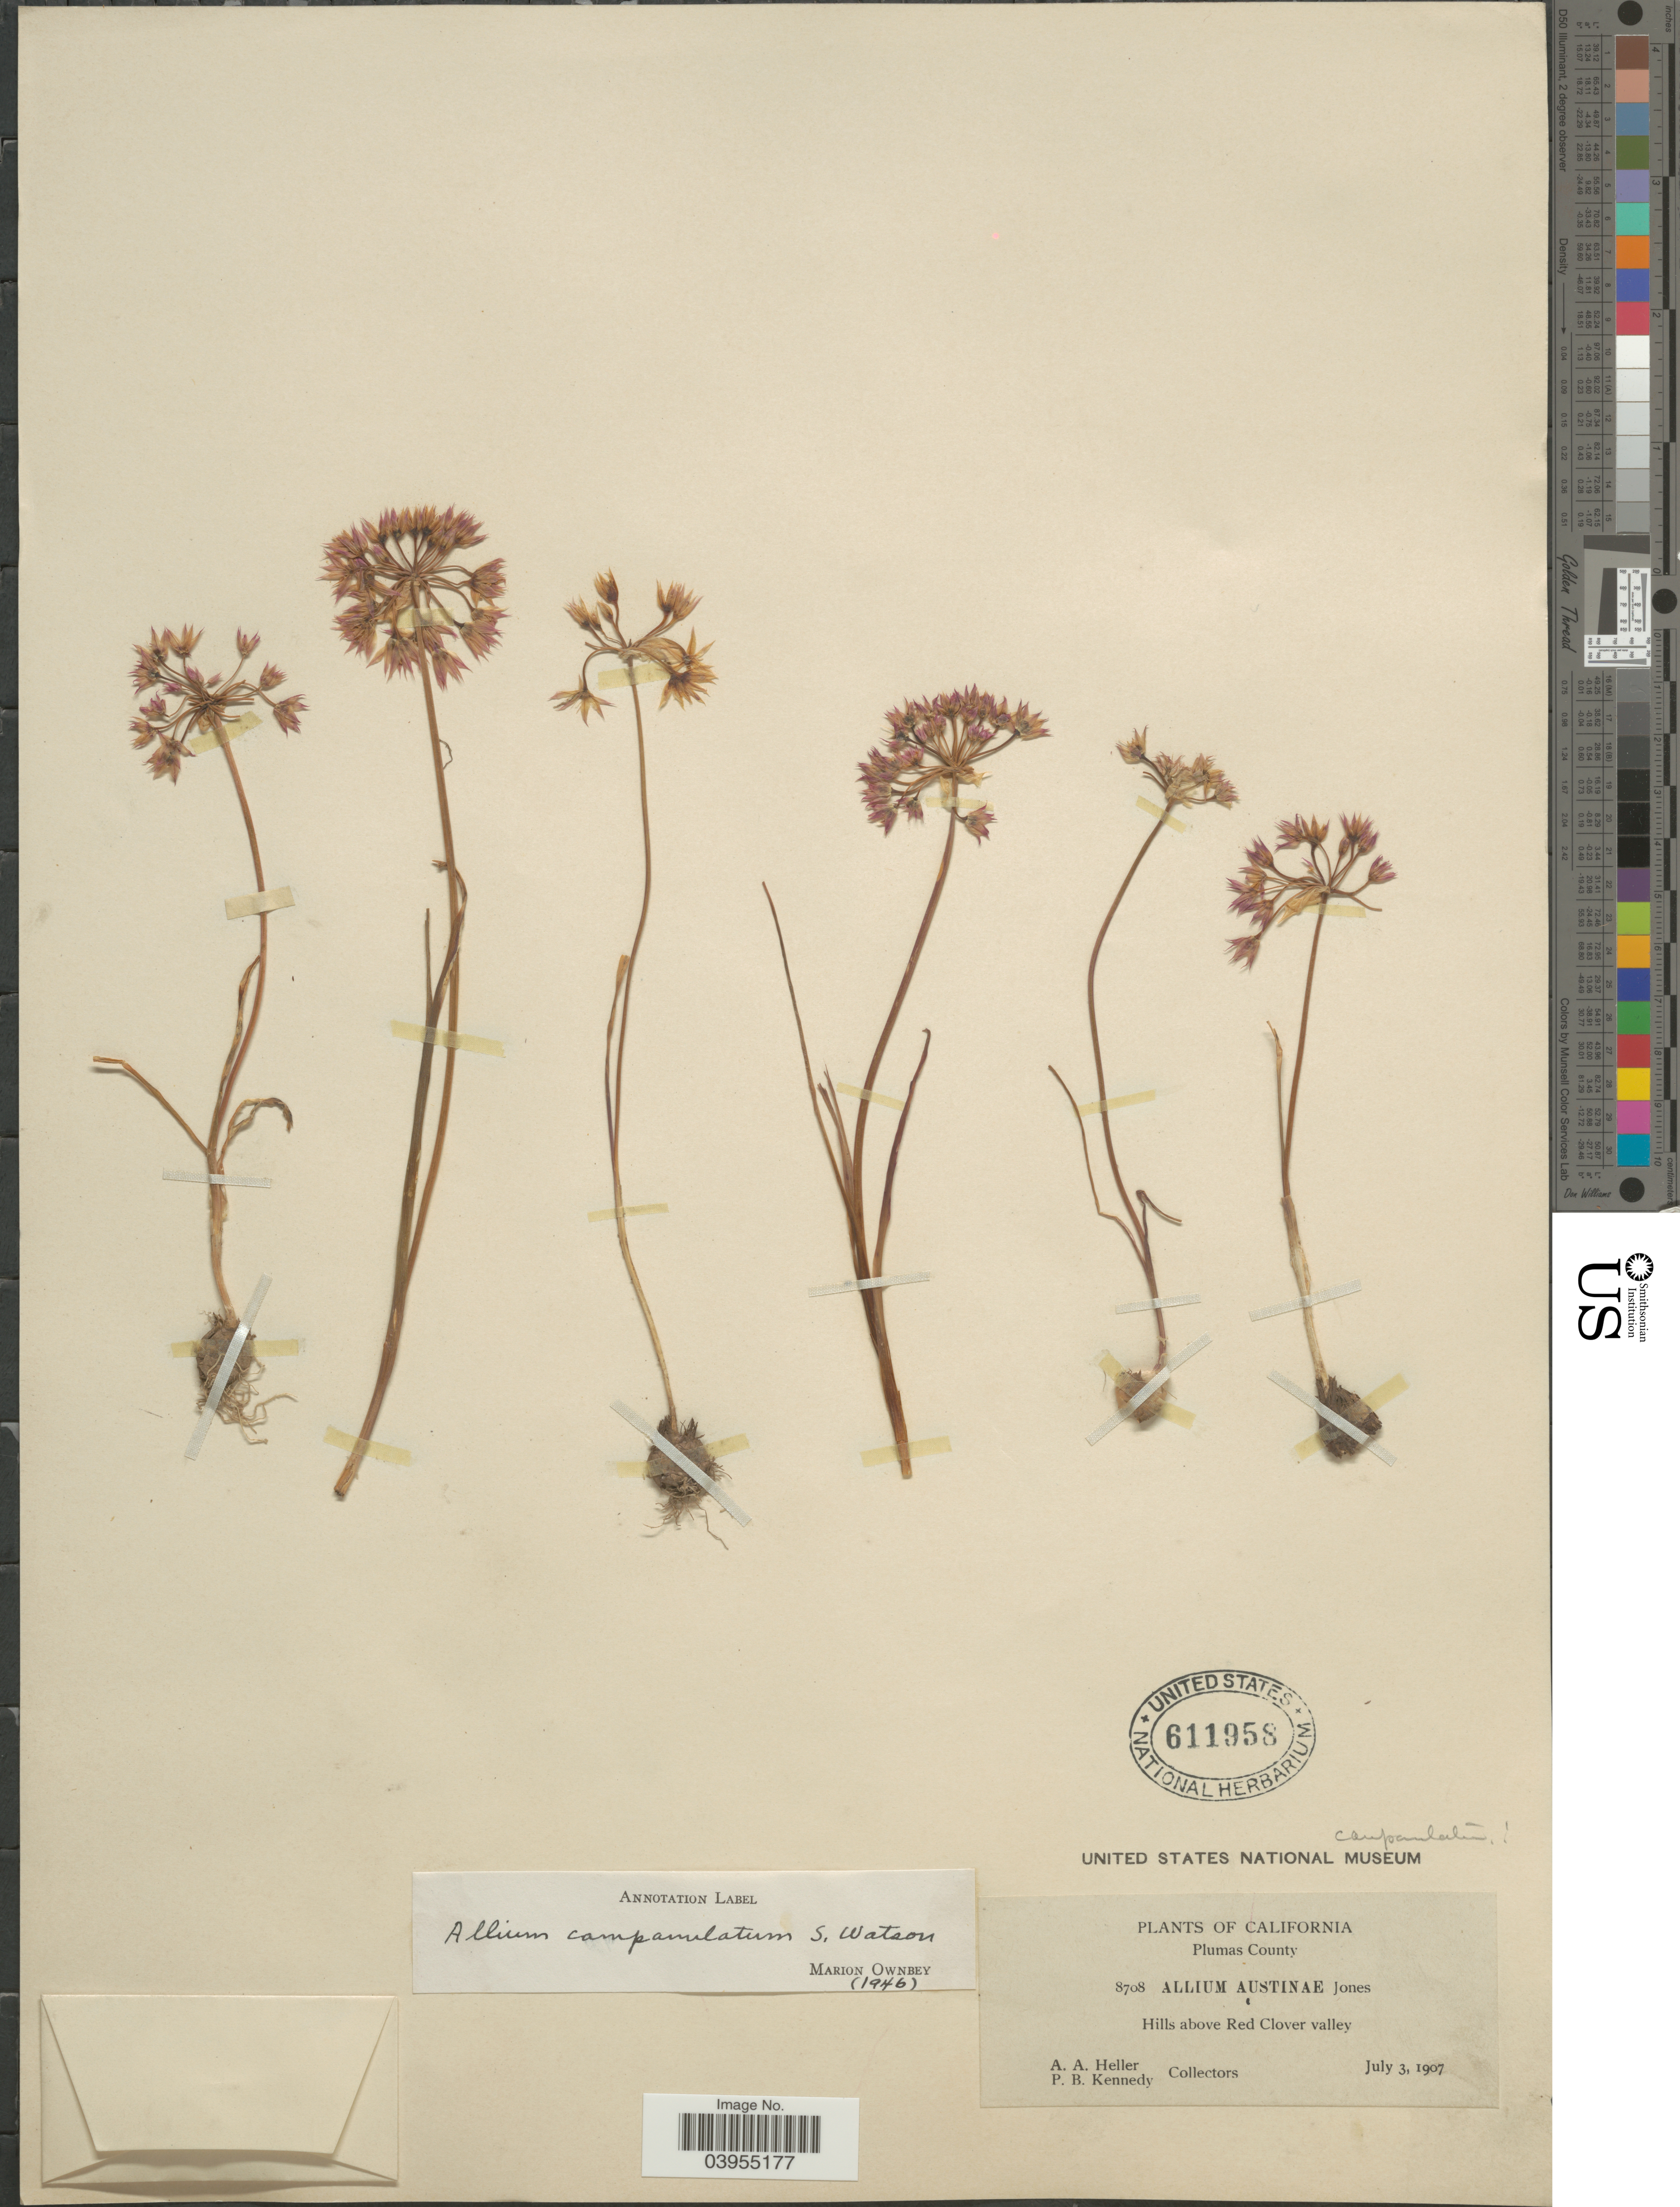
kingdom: Plantae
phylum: Tracheophyta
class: Liliopsida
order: Asparagales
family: Amaryllidaceae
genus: Allium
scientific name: Allium campanulatum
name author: S. Watson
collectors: A. A. Heller & P. B. Kennedy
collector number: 8708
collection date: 1907-07-03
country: United States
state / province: California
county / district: Plumas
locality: Plumas County. Hills above Red Clover valley.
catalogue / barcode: US 611958